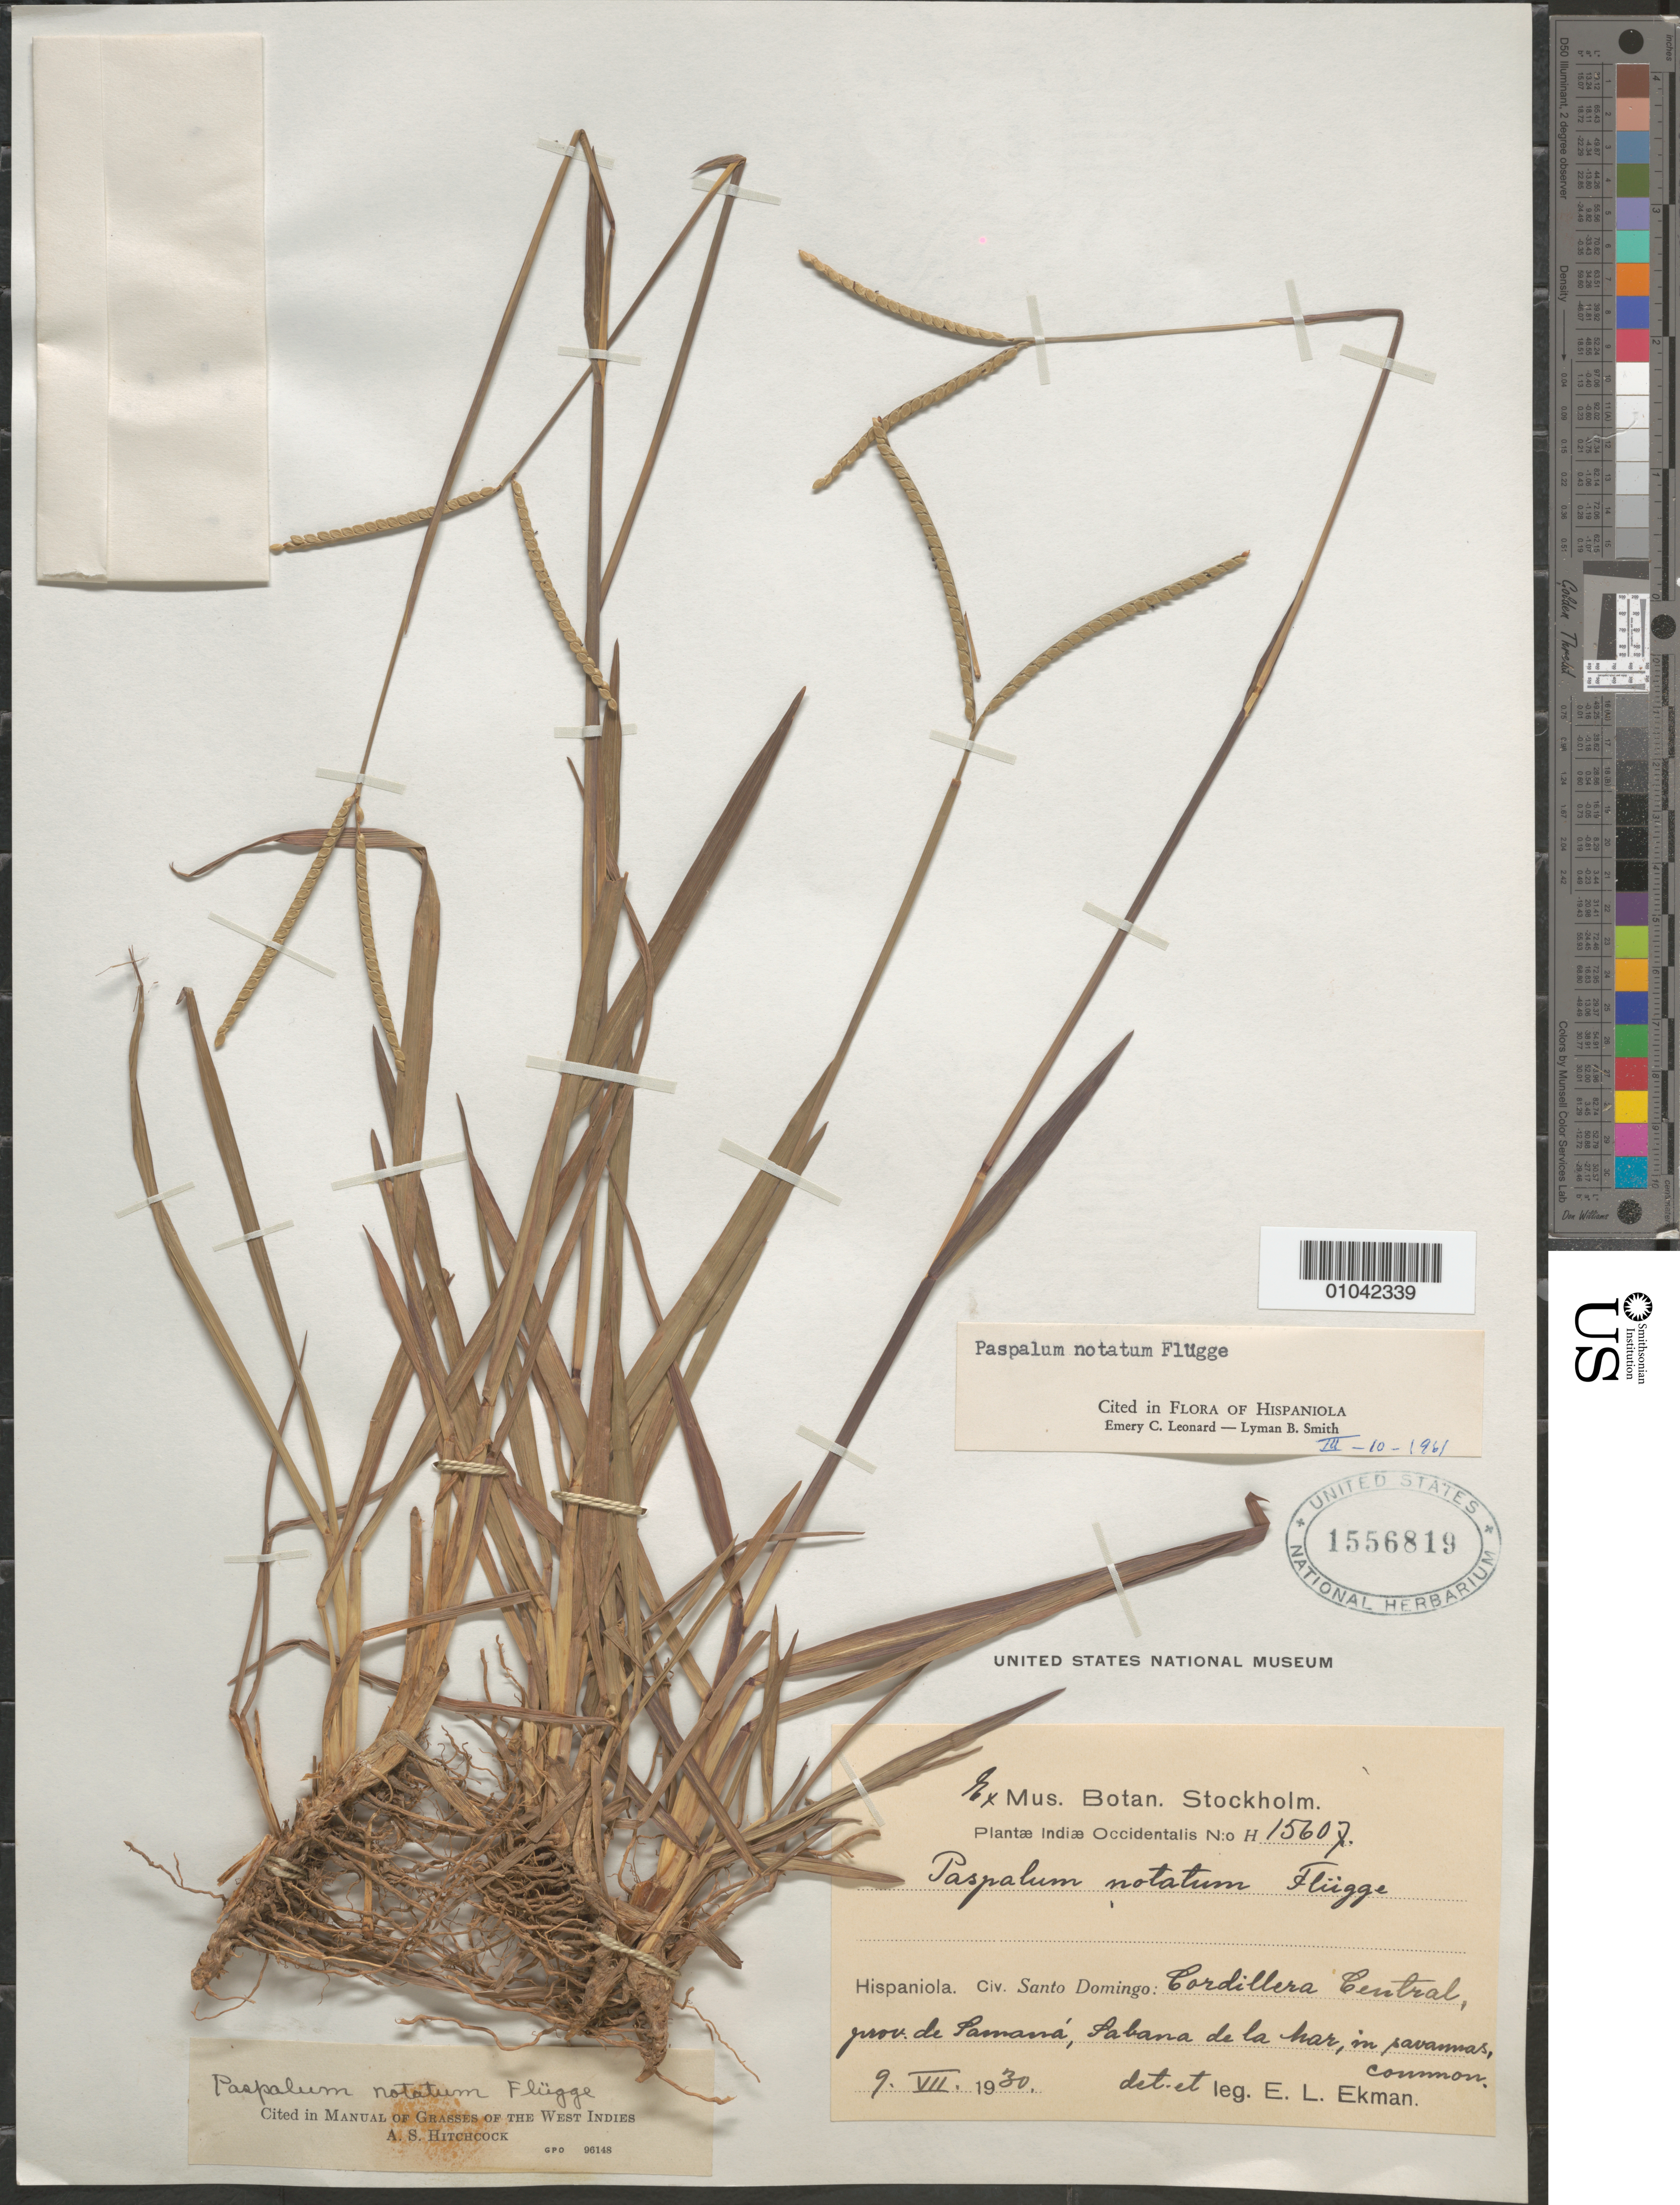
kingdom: Plantae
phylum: Tracheophyta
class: Liliopsida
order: Poales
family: Poaceae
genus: Paspalum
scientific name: Paspalum notatum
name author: Flüggé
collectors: E. L. Ekman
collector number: H 15607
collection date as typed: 09 Jul 1930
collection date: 1930-07-09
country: Dominican Republic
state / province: Samaná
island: Hispaniola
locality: Cordillera Central, Sabana de la Mar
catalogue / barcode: US 1556819